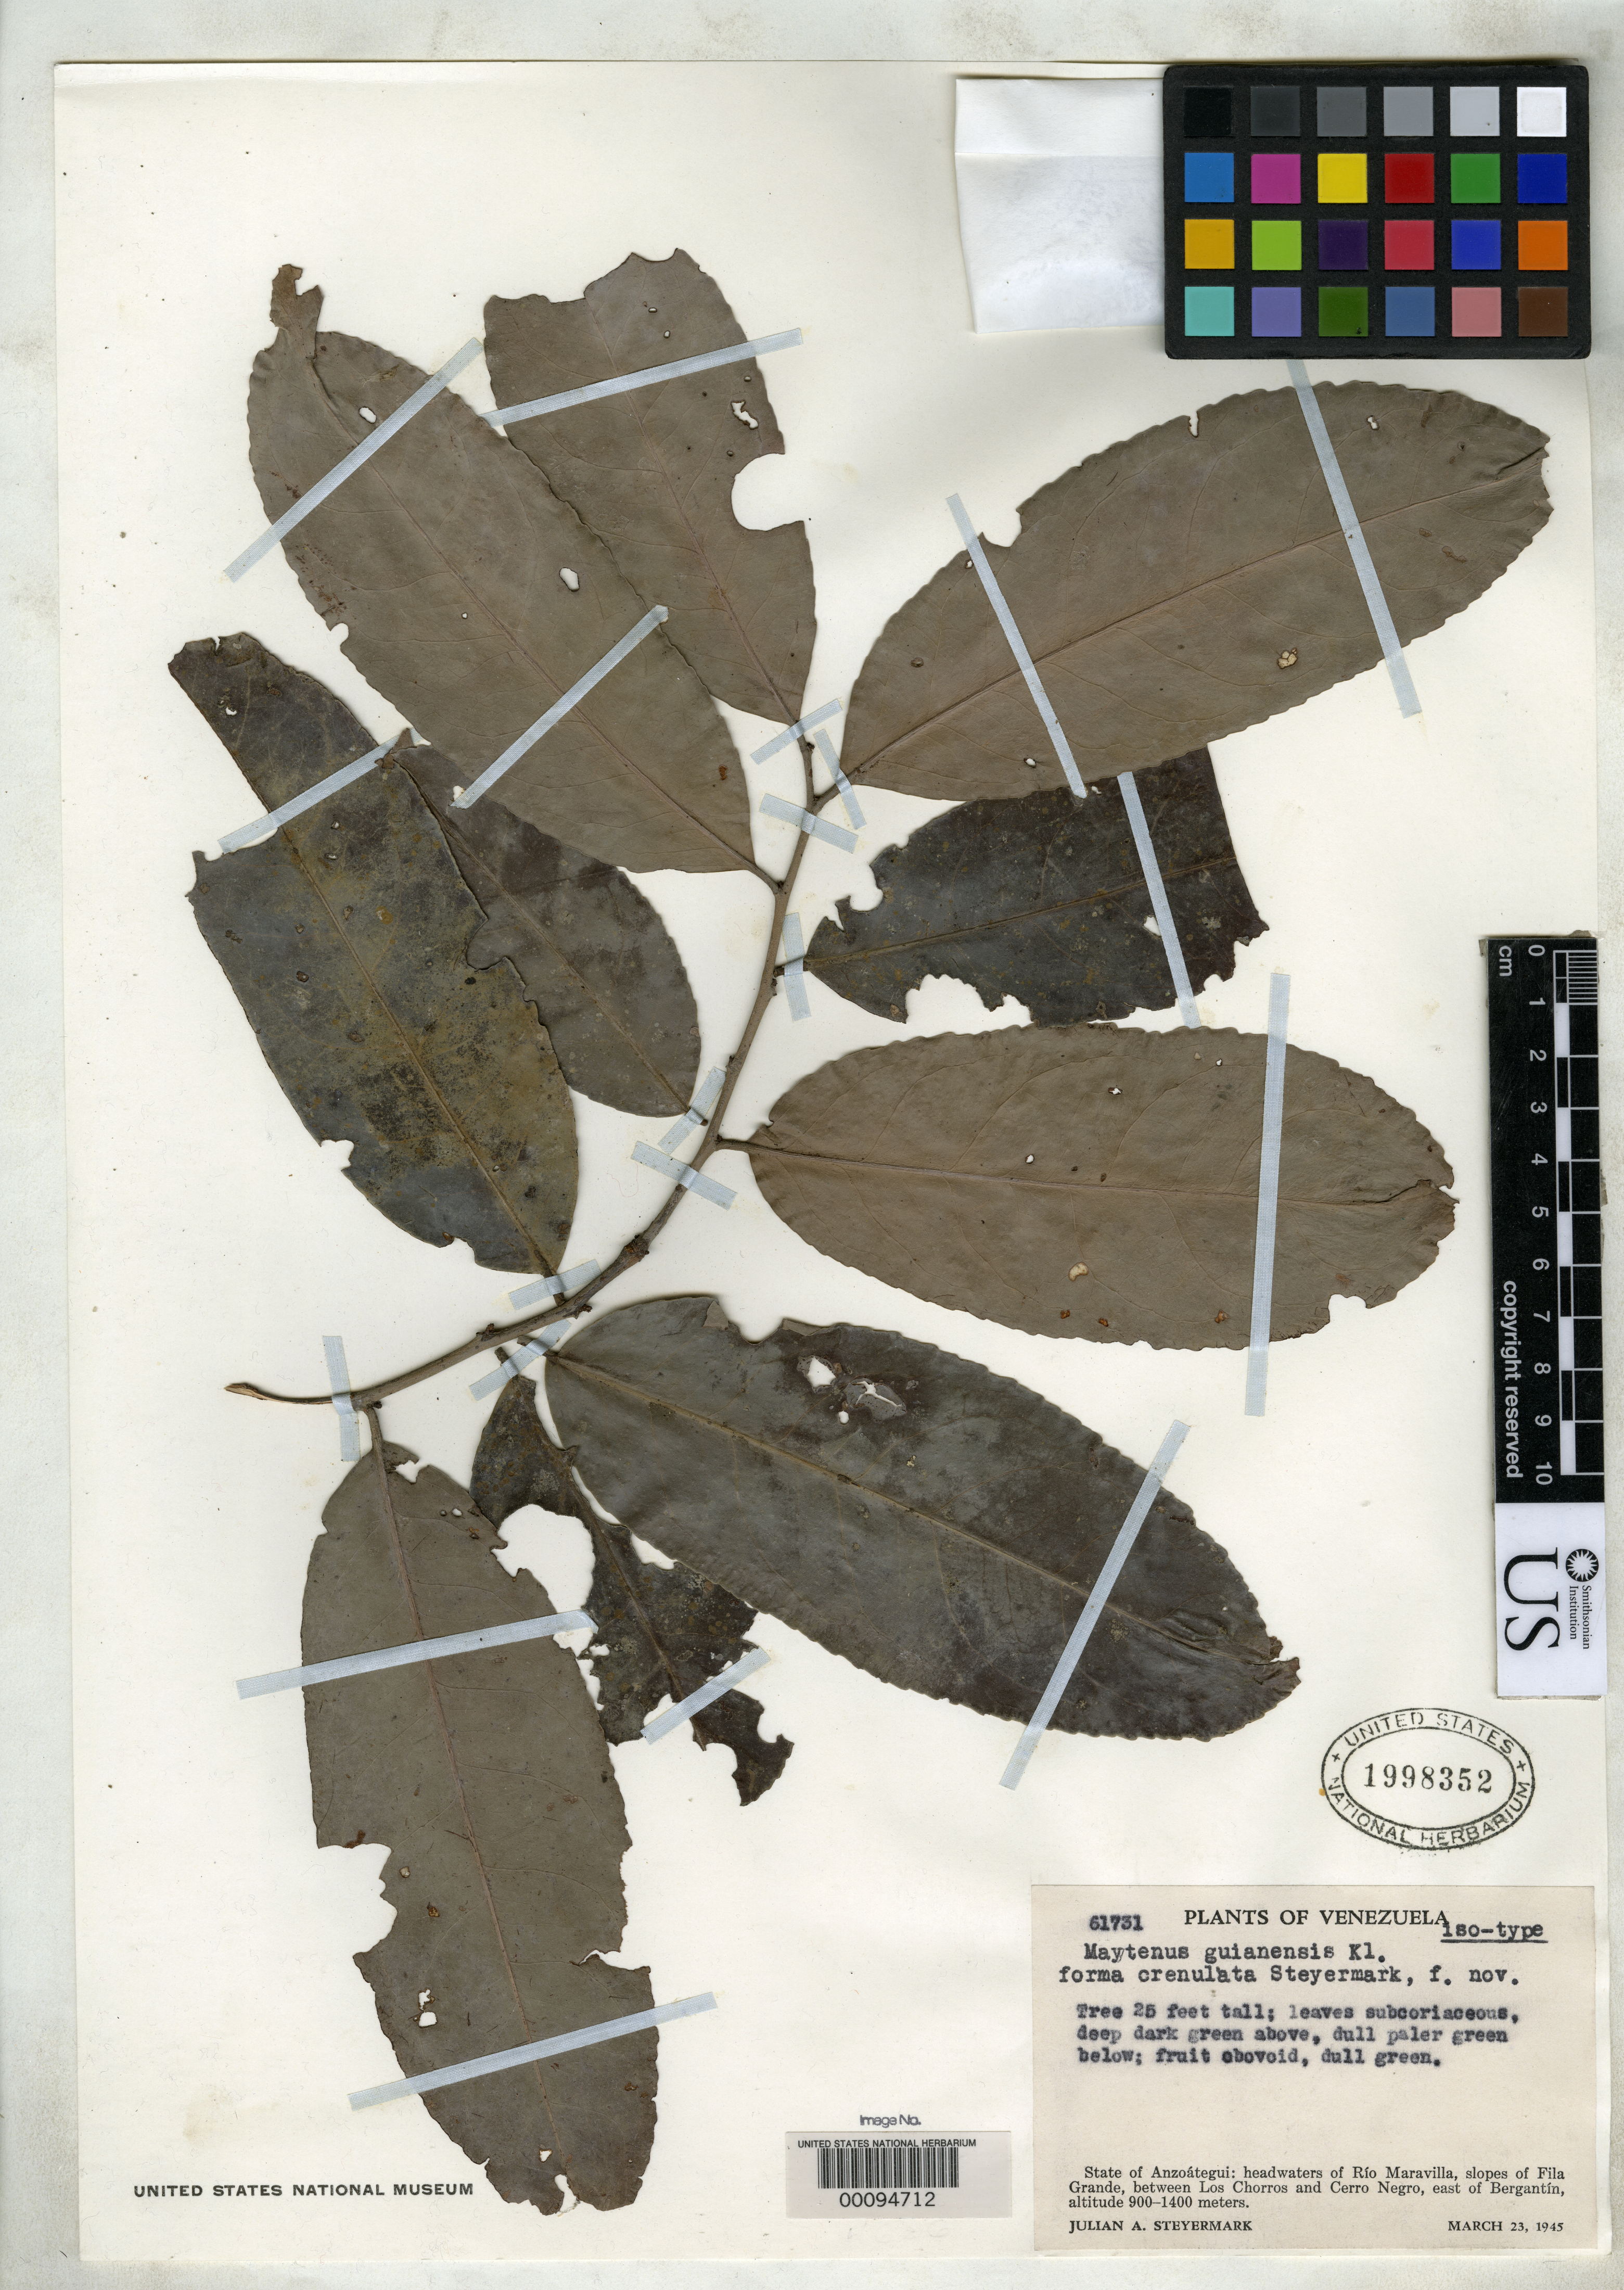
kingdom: Plantae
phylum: Tracheophyta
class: Magnoliopsida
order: Celastrales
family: Celastraceae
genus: Maytenus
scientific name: Maytenus guianensis f. crenulata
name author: Steyerm.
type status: Isotype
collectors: J. Steyermark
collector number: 61731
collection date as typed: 23 Mar 1945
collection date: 1945-03-23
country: Venezuela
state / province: Anzoategui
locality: Headwaters Rio Maravilla, Fila Grande, between Los Chorros and Cerro Negro, east of Bergantin.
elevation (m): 900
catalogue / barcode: US 1998352